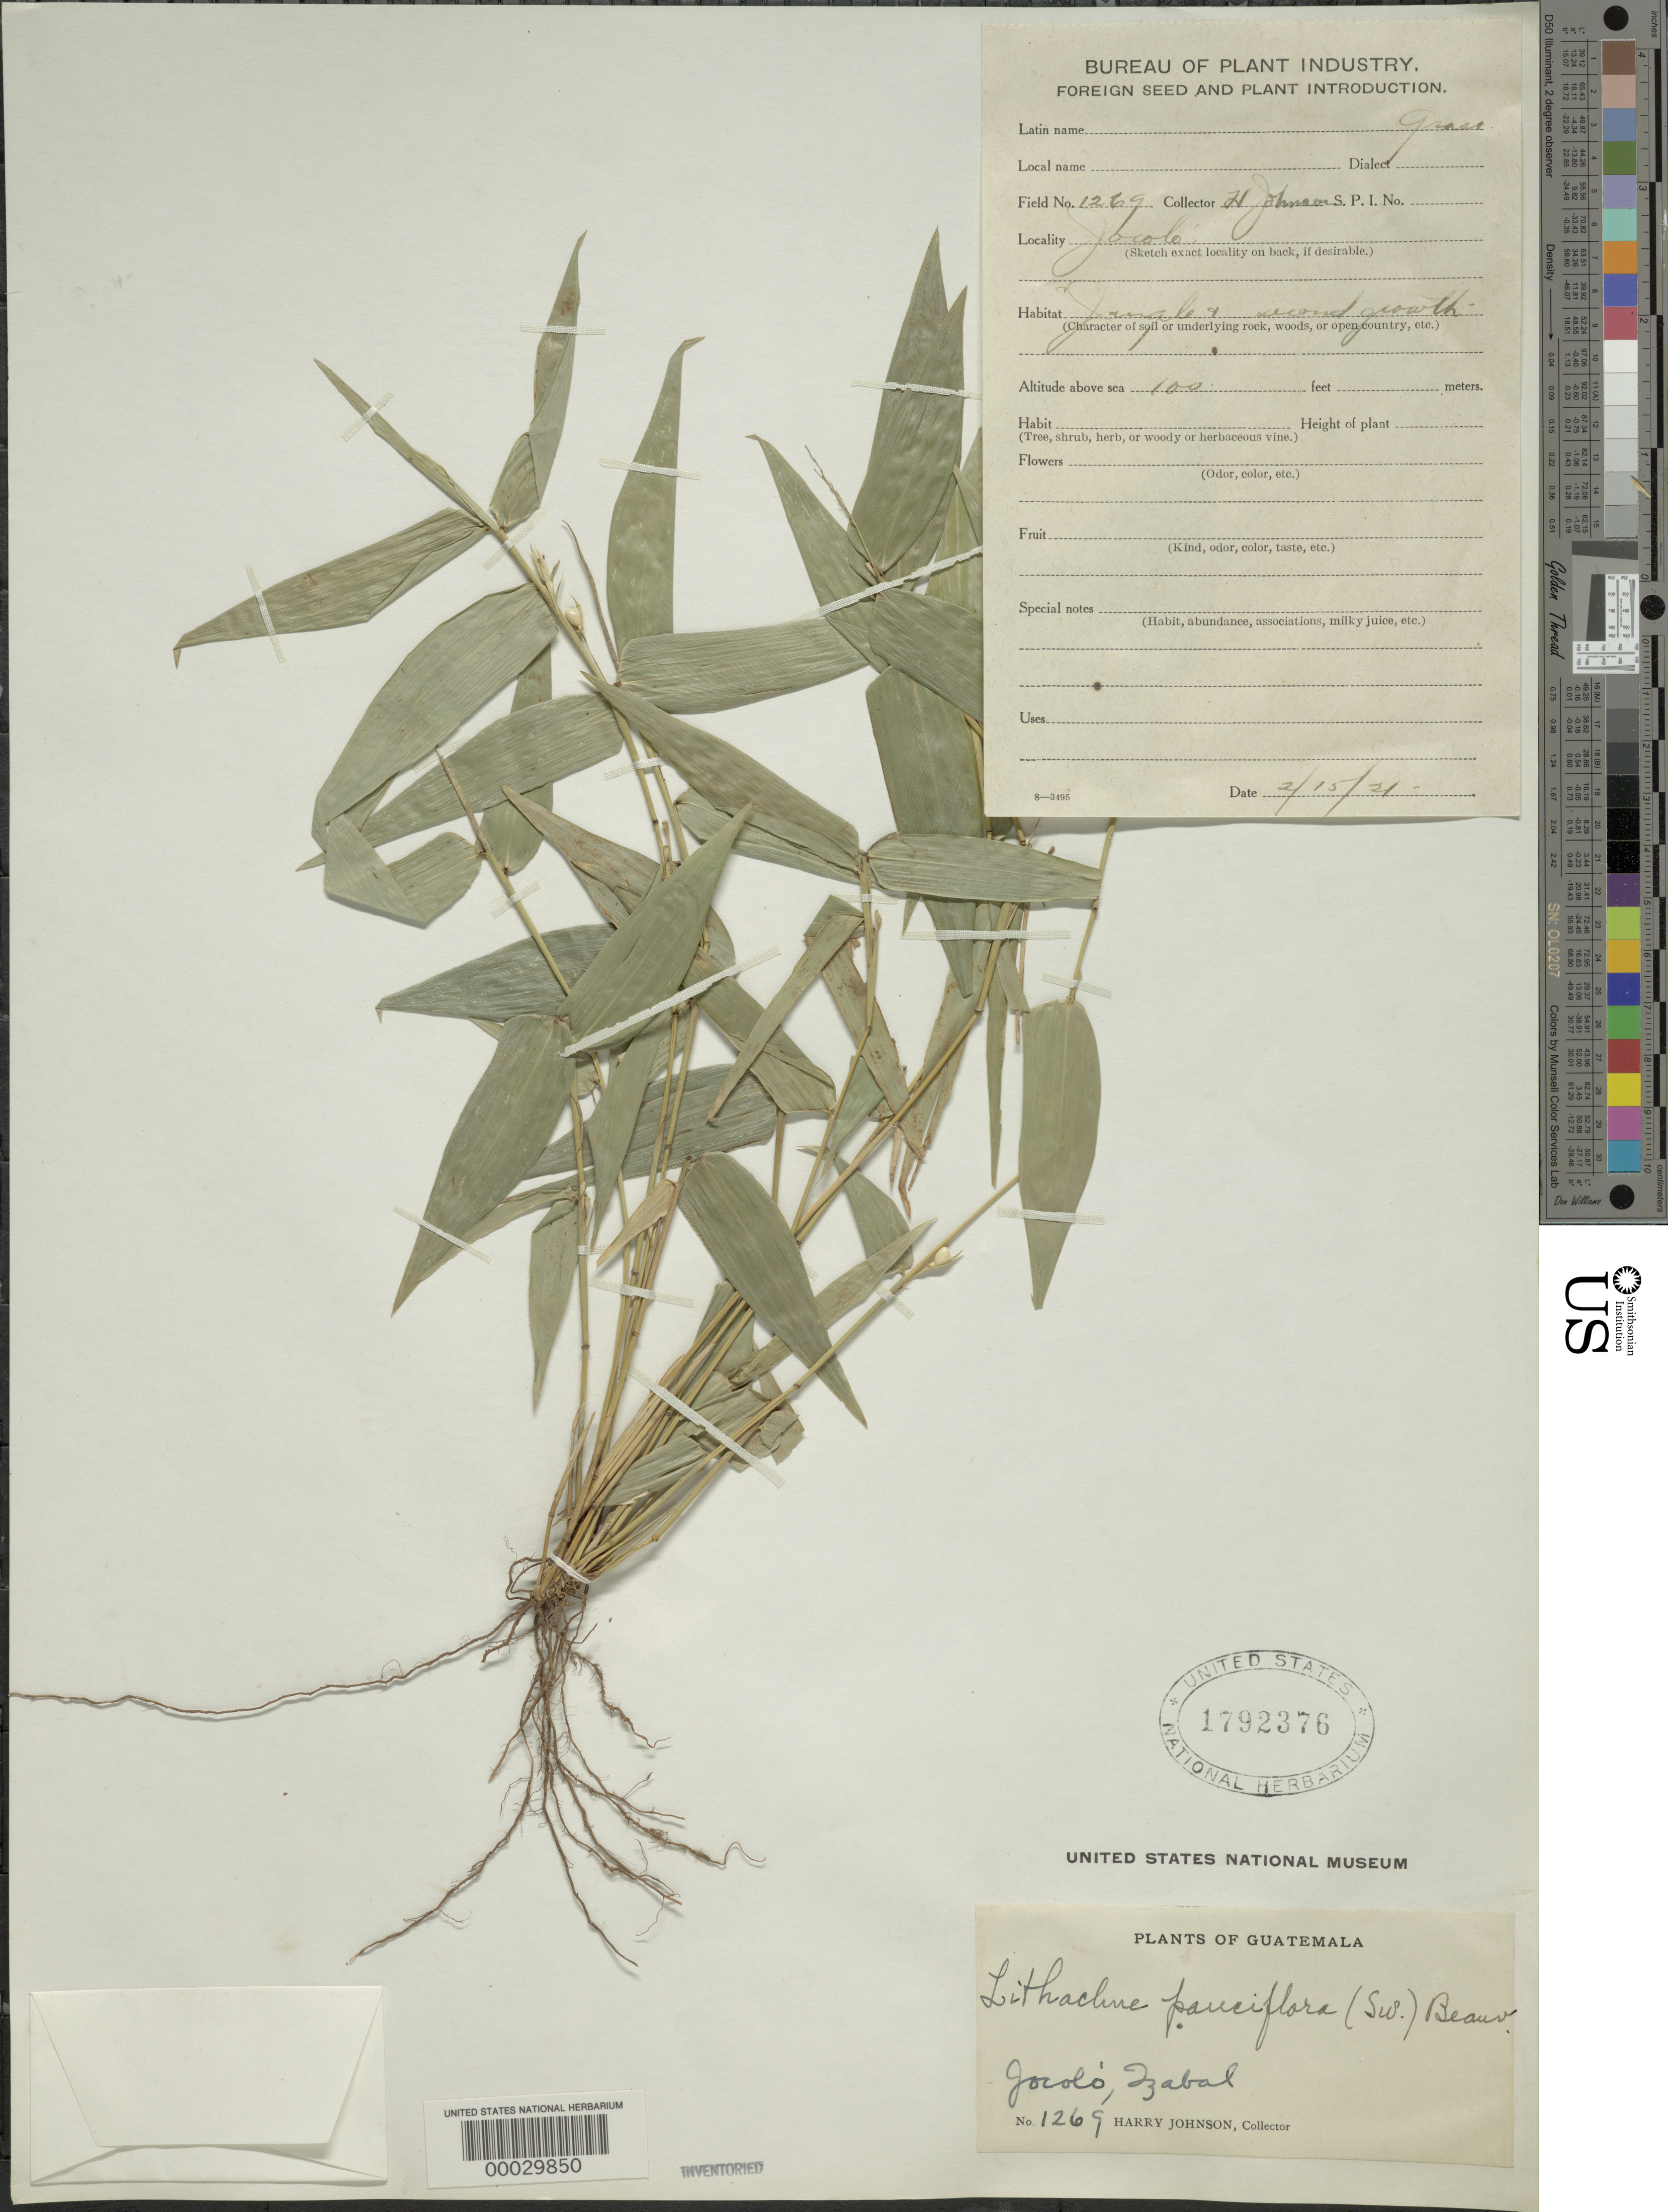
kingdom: Plantae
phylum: Tracheophyta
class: Liliopsida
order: Poales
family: Poaceae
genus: Lithachne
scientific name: Lithachne pauciflora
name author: (Sw.) P. Beauv.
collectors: H. Johnson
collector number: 1269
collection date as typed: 15 Feb 1921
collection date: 1921-02-15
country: Guatemala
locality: Jocolo, zabal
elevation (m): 31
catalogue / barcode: US 1792376